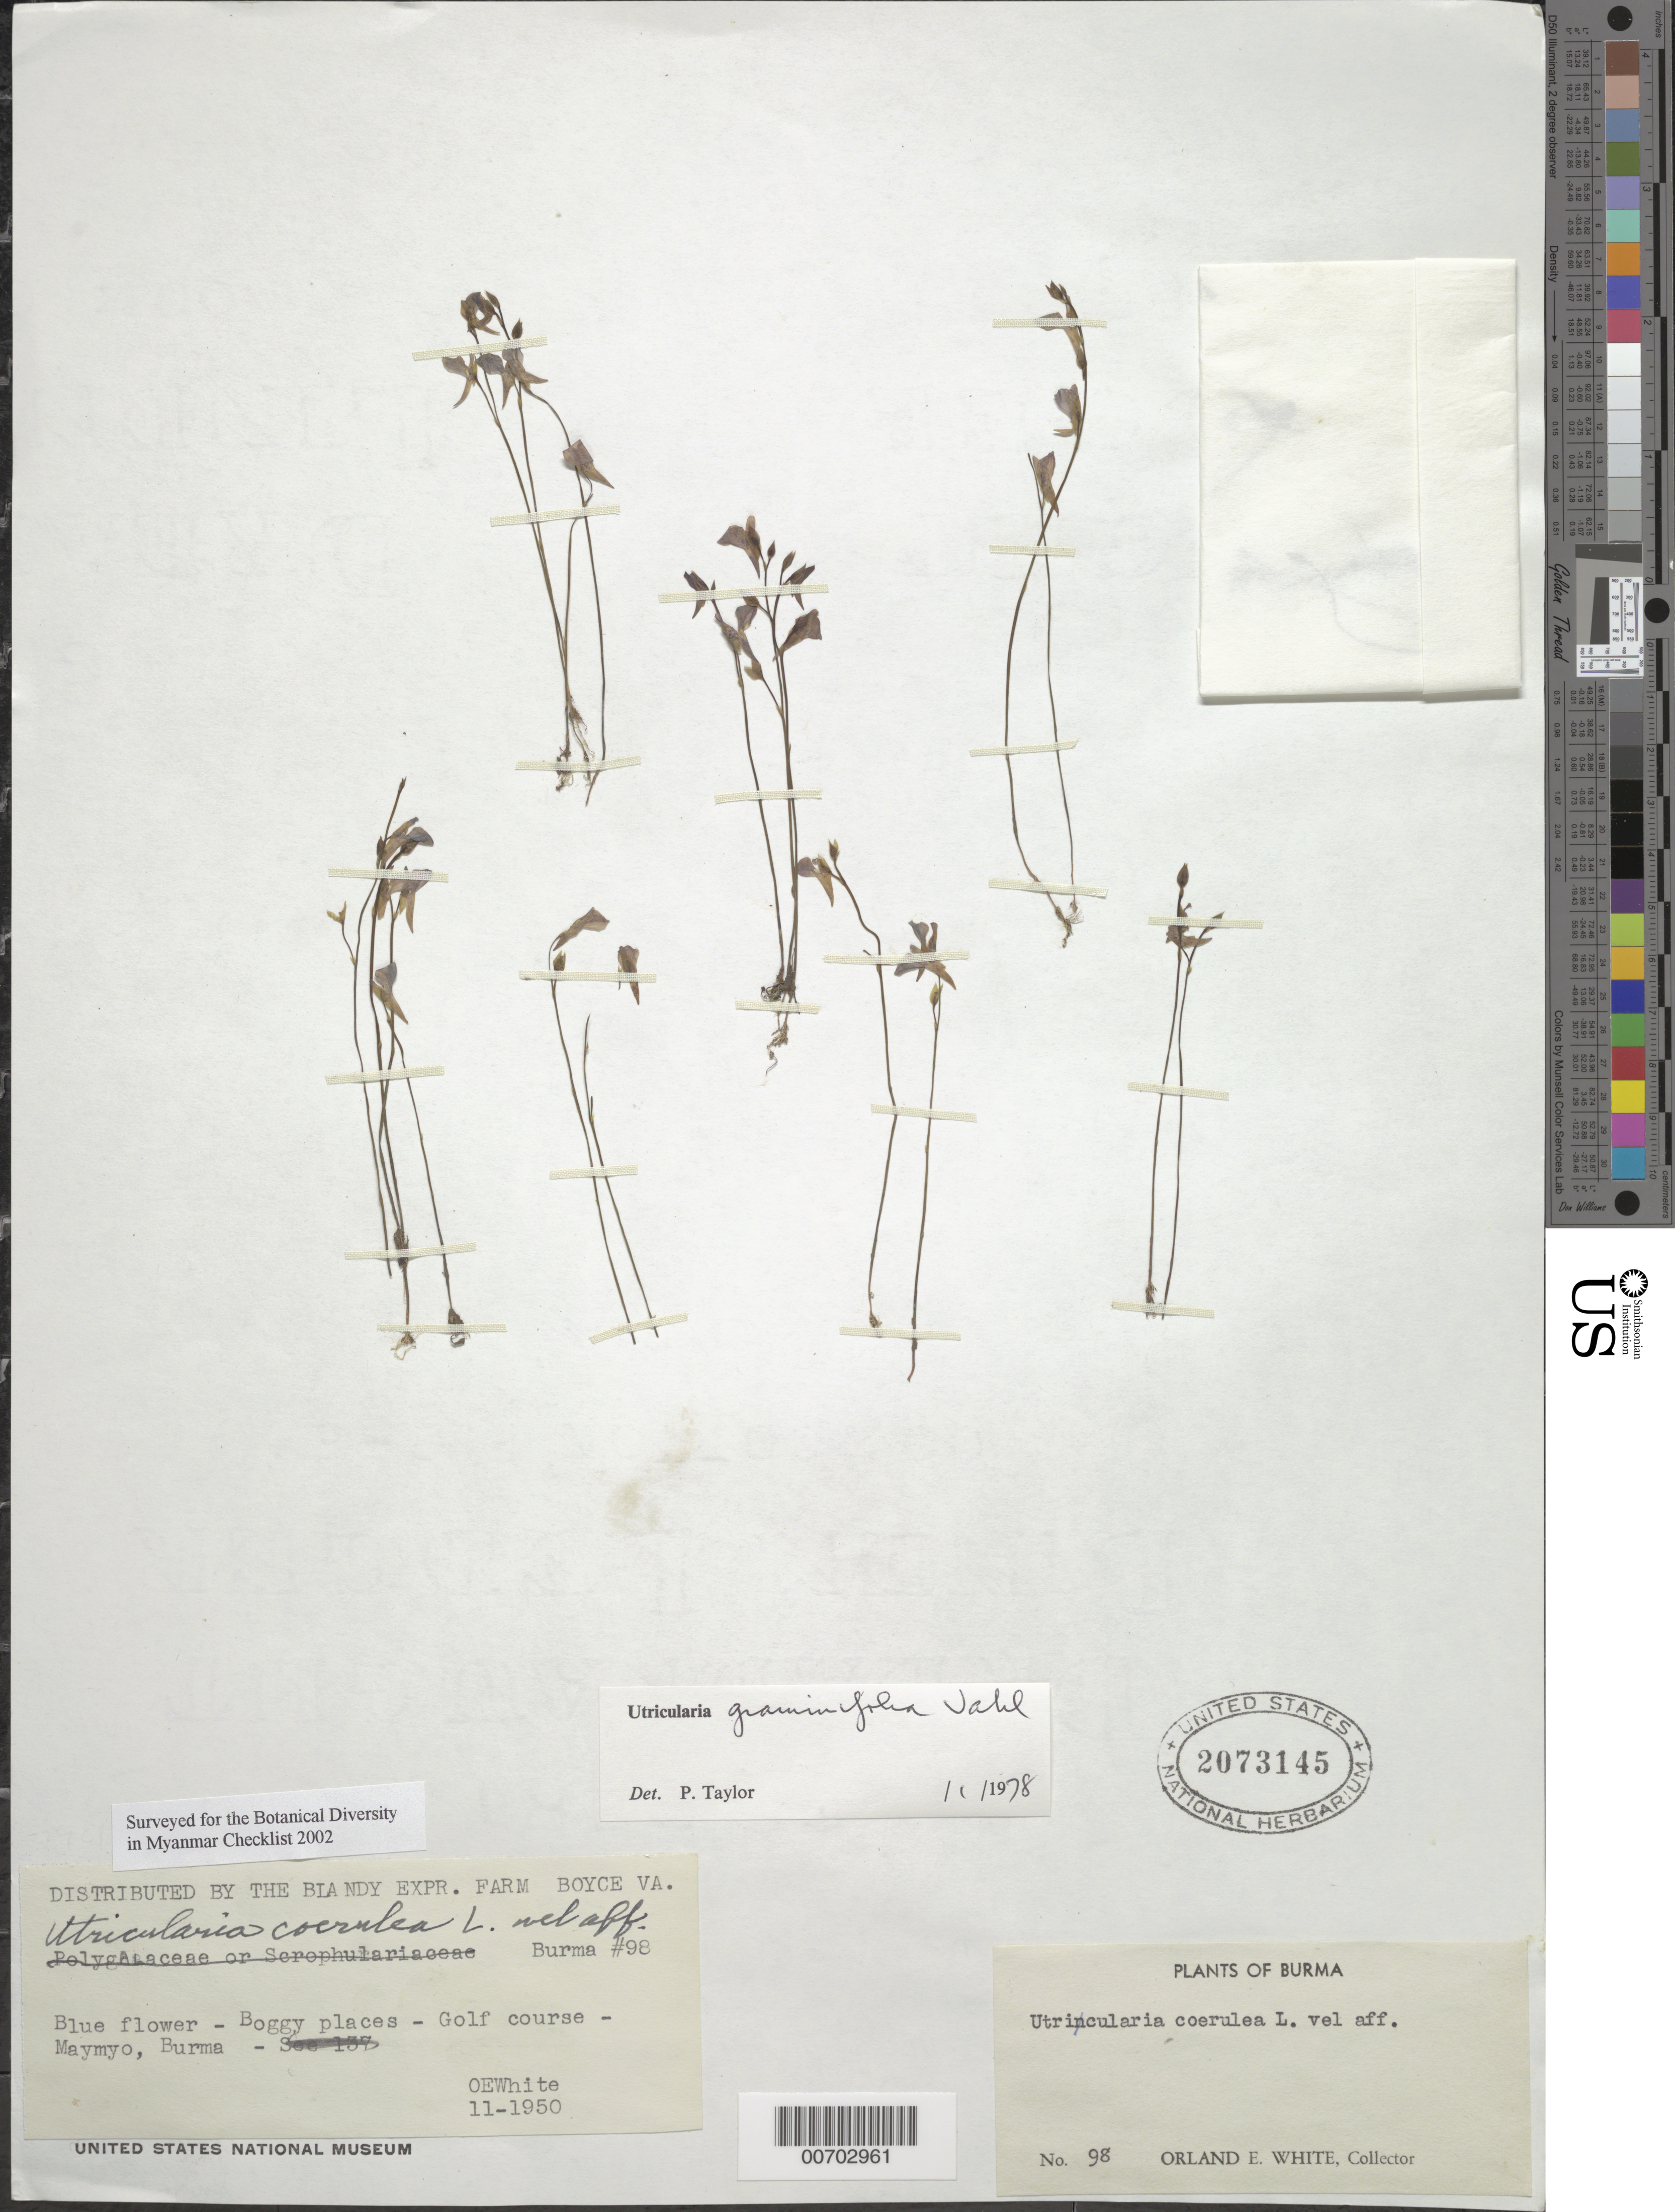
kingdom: Plantae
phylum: Tracheophyta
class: Magnoliopsida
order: Lamiales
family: Lentibulariaceae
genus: Utricularia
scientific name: Utricularia graminifolia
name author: Vahl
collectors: O. E. White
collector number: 98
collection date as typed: Nov 1950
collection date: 1950-11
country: Myanmar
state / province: Mandalay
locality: Maymyo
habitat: Boggy places, golf course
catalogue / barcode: US 2073145